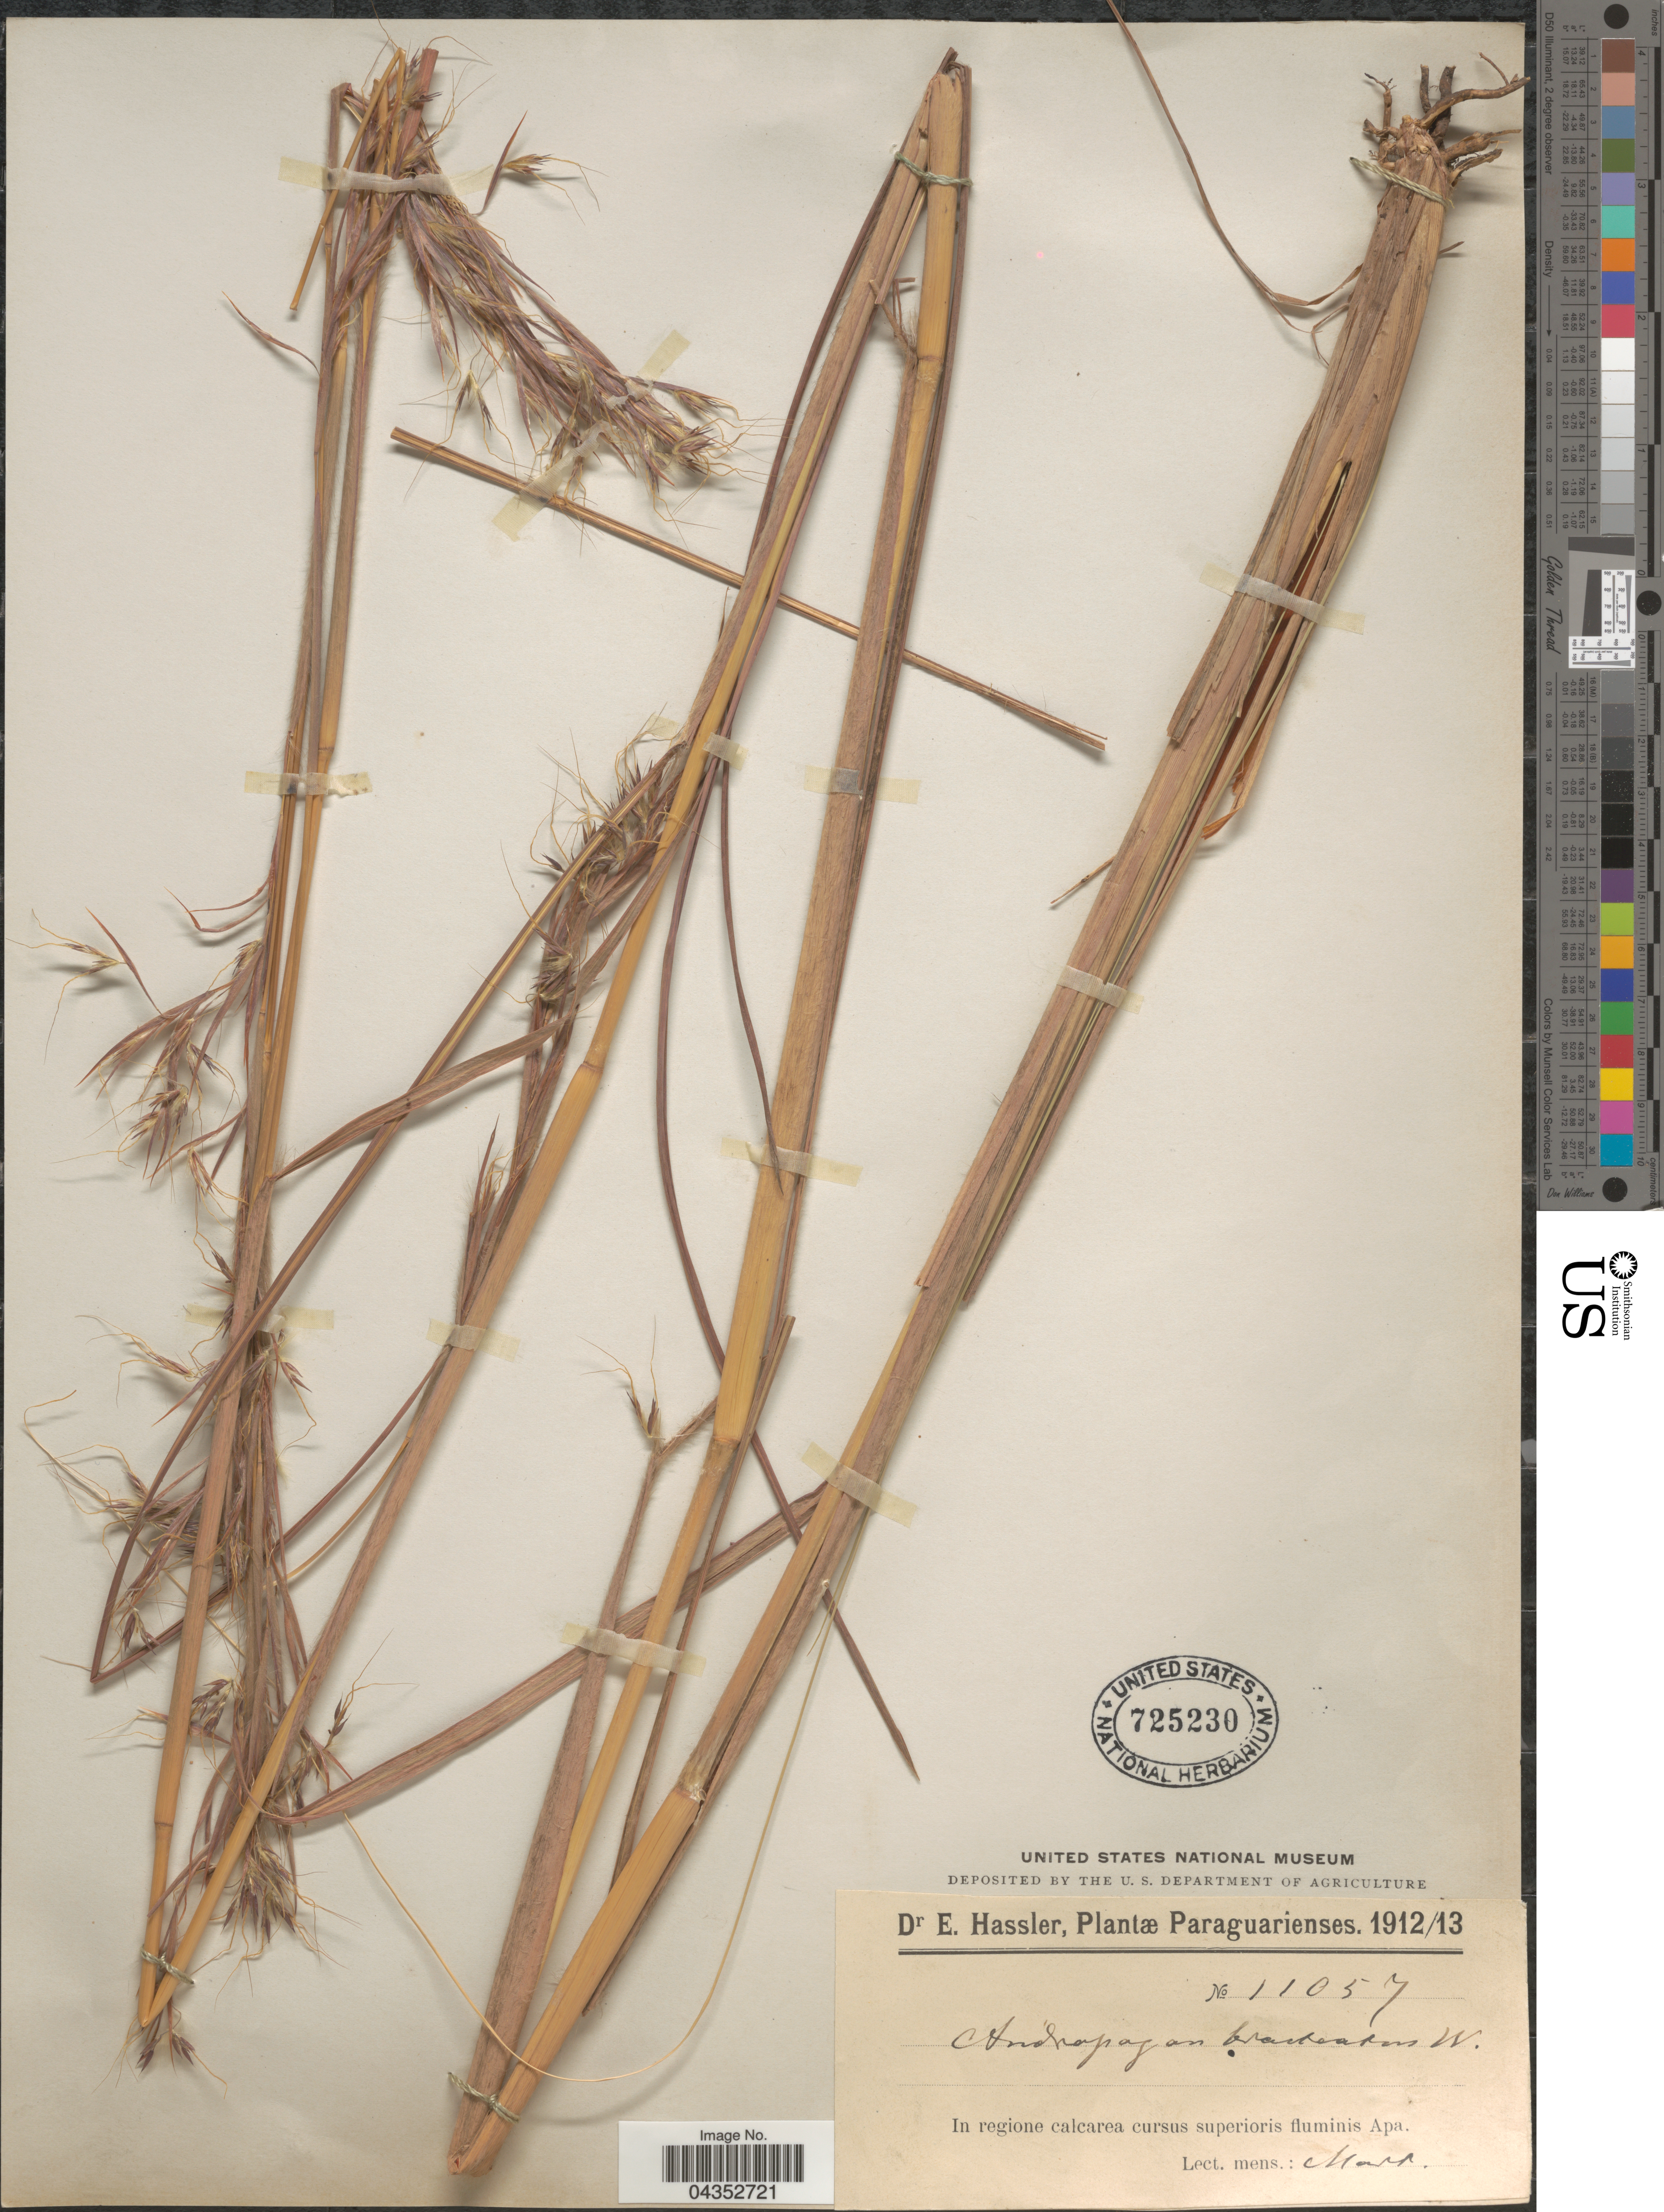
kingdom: Plantae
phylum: Tracheophyta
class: Liliopsida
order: Poales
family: Poaceae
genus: Hyparrhenia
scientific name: Hyparrhenia bracteata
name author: (Humb. & Bonpl.) Stapf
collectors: E. Hassler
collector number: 11057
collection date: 1912-03/1913-03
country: Paraguay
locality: In regione calcarea cursus superioris fluminis Apa.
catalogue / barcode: US 725230